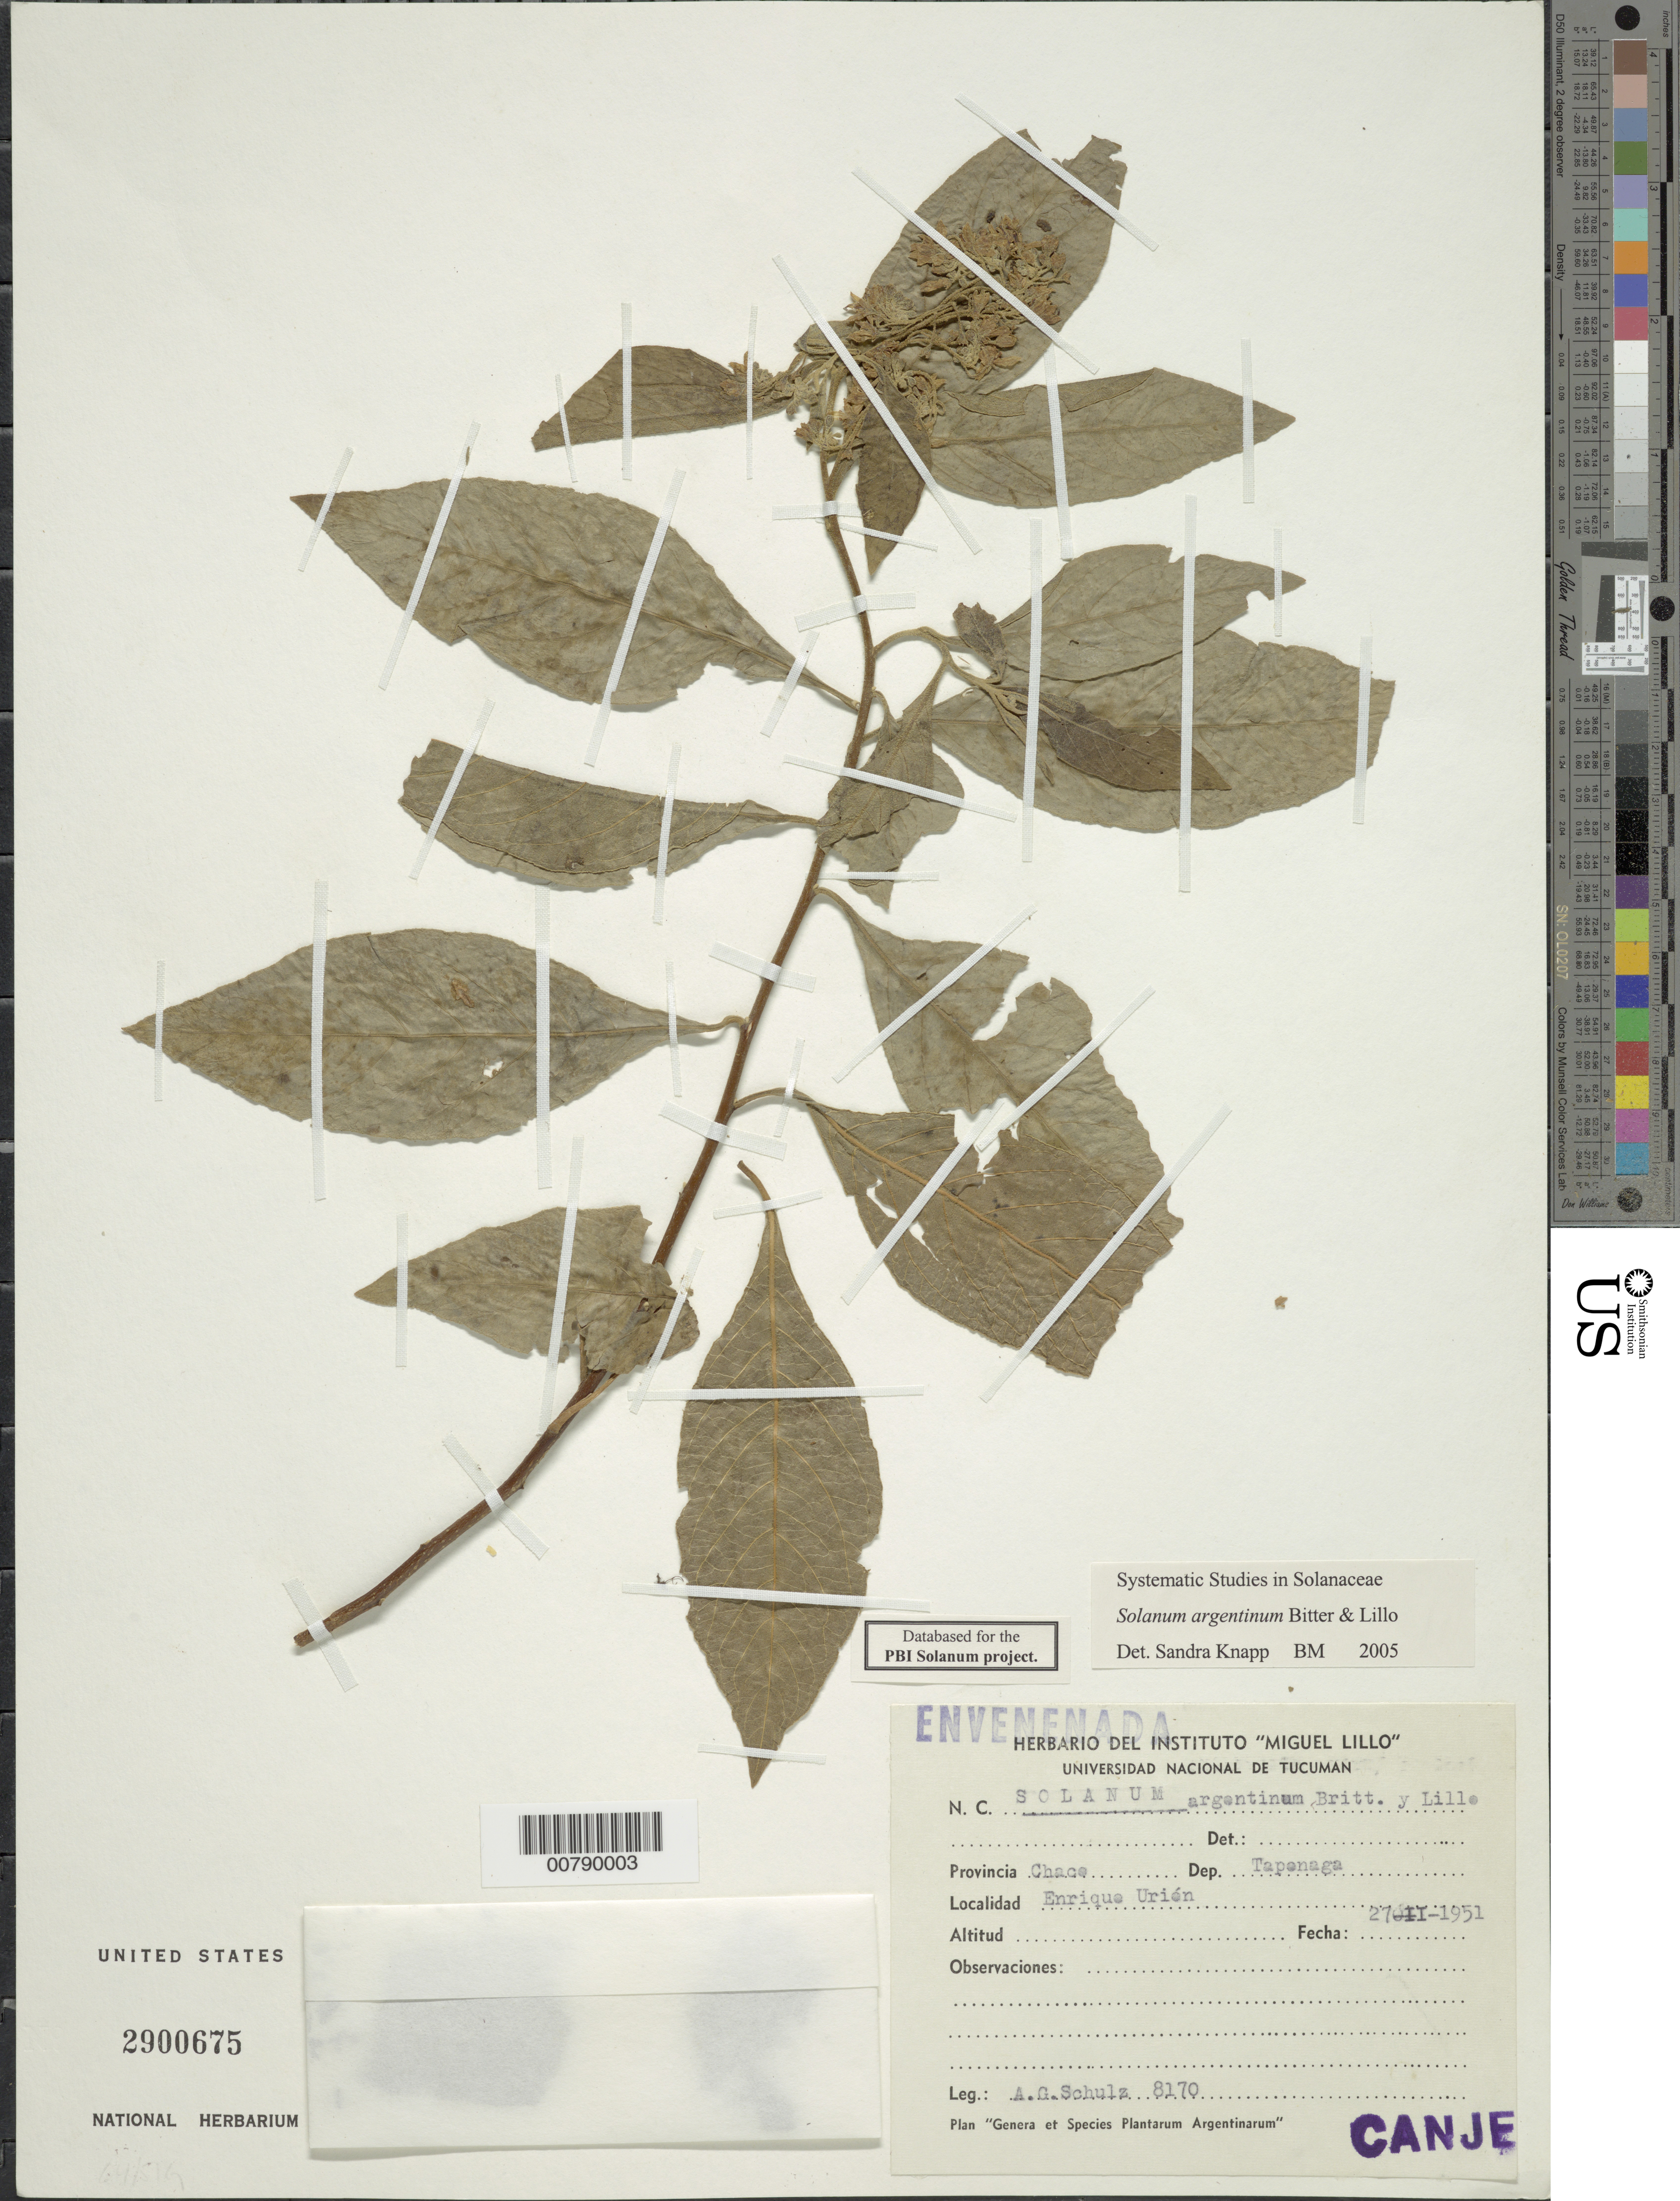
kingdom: Plantae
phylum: Tracheophyta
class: Magnoliopsida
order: Solanales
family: Solanaceae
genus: Solanum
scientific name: Solanum argentinum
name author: Bitter & Lillo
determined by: Knapp, S. D.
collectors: A. G. Schulz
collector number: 8170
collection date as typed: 27 Jan 1951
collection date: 1951-01-27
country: Argentina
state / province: Chaco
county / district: Tapenaga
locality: Enrique Urién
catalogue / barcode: US 2900675